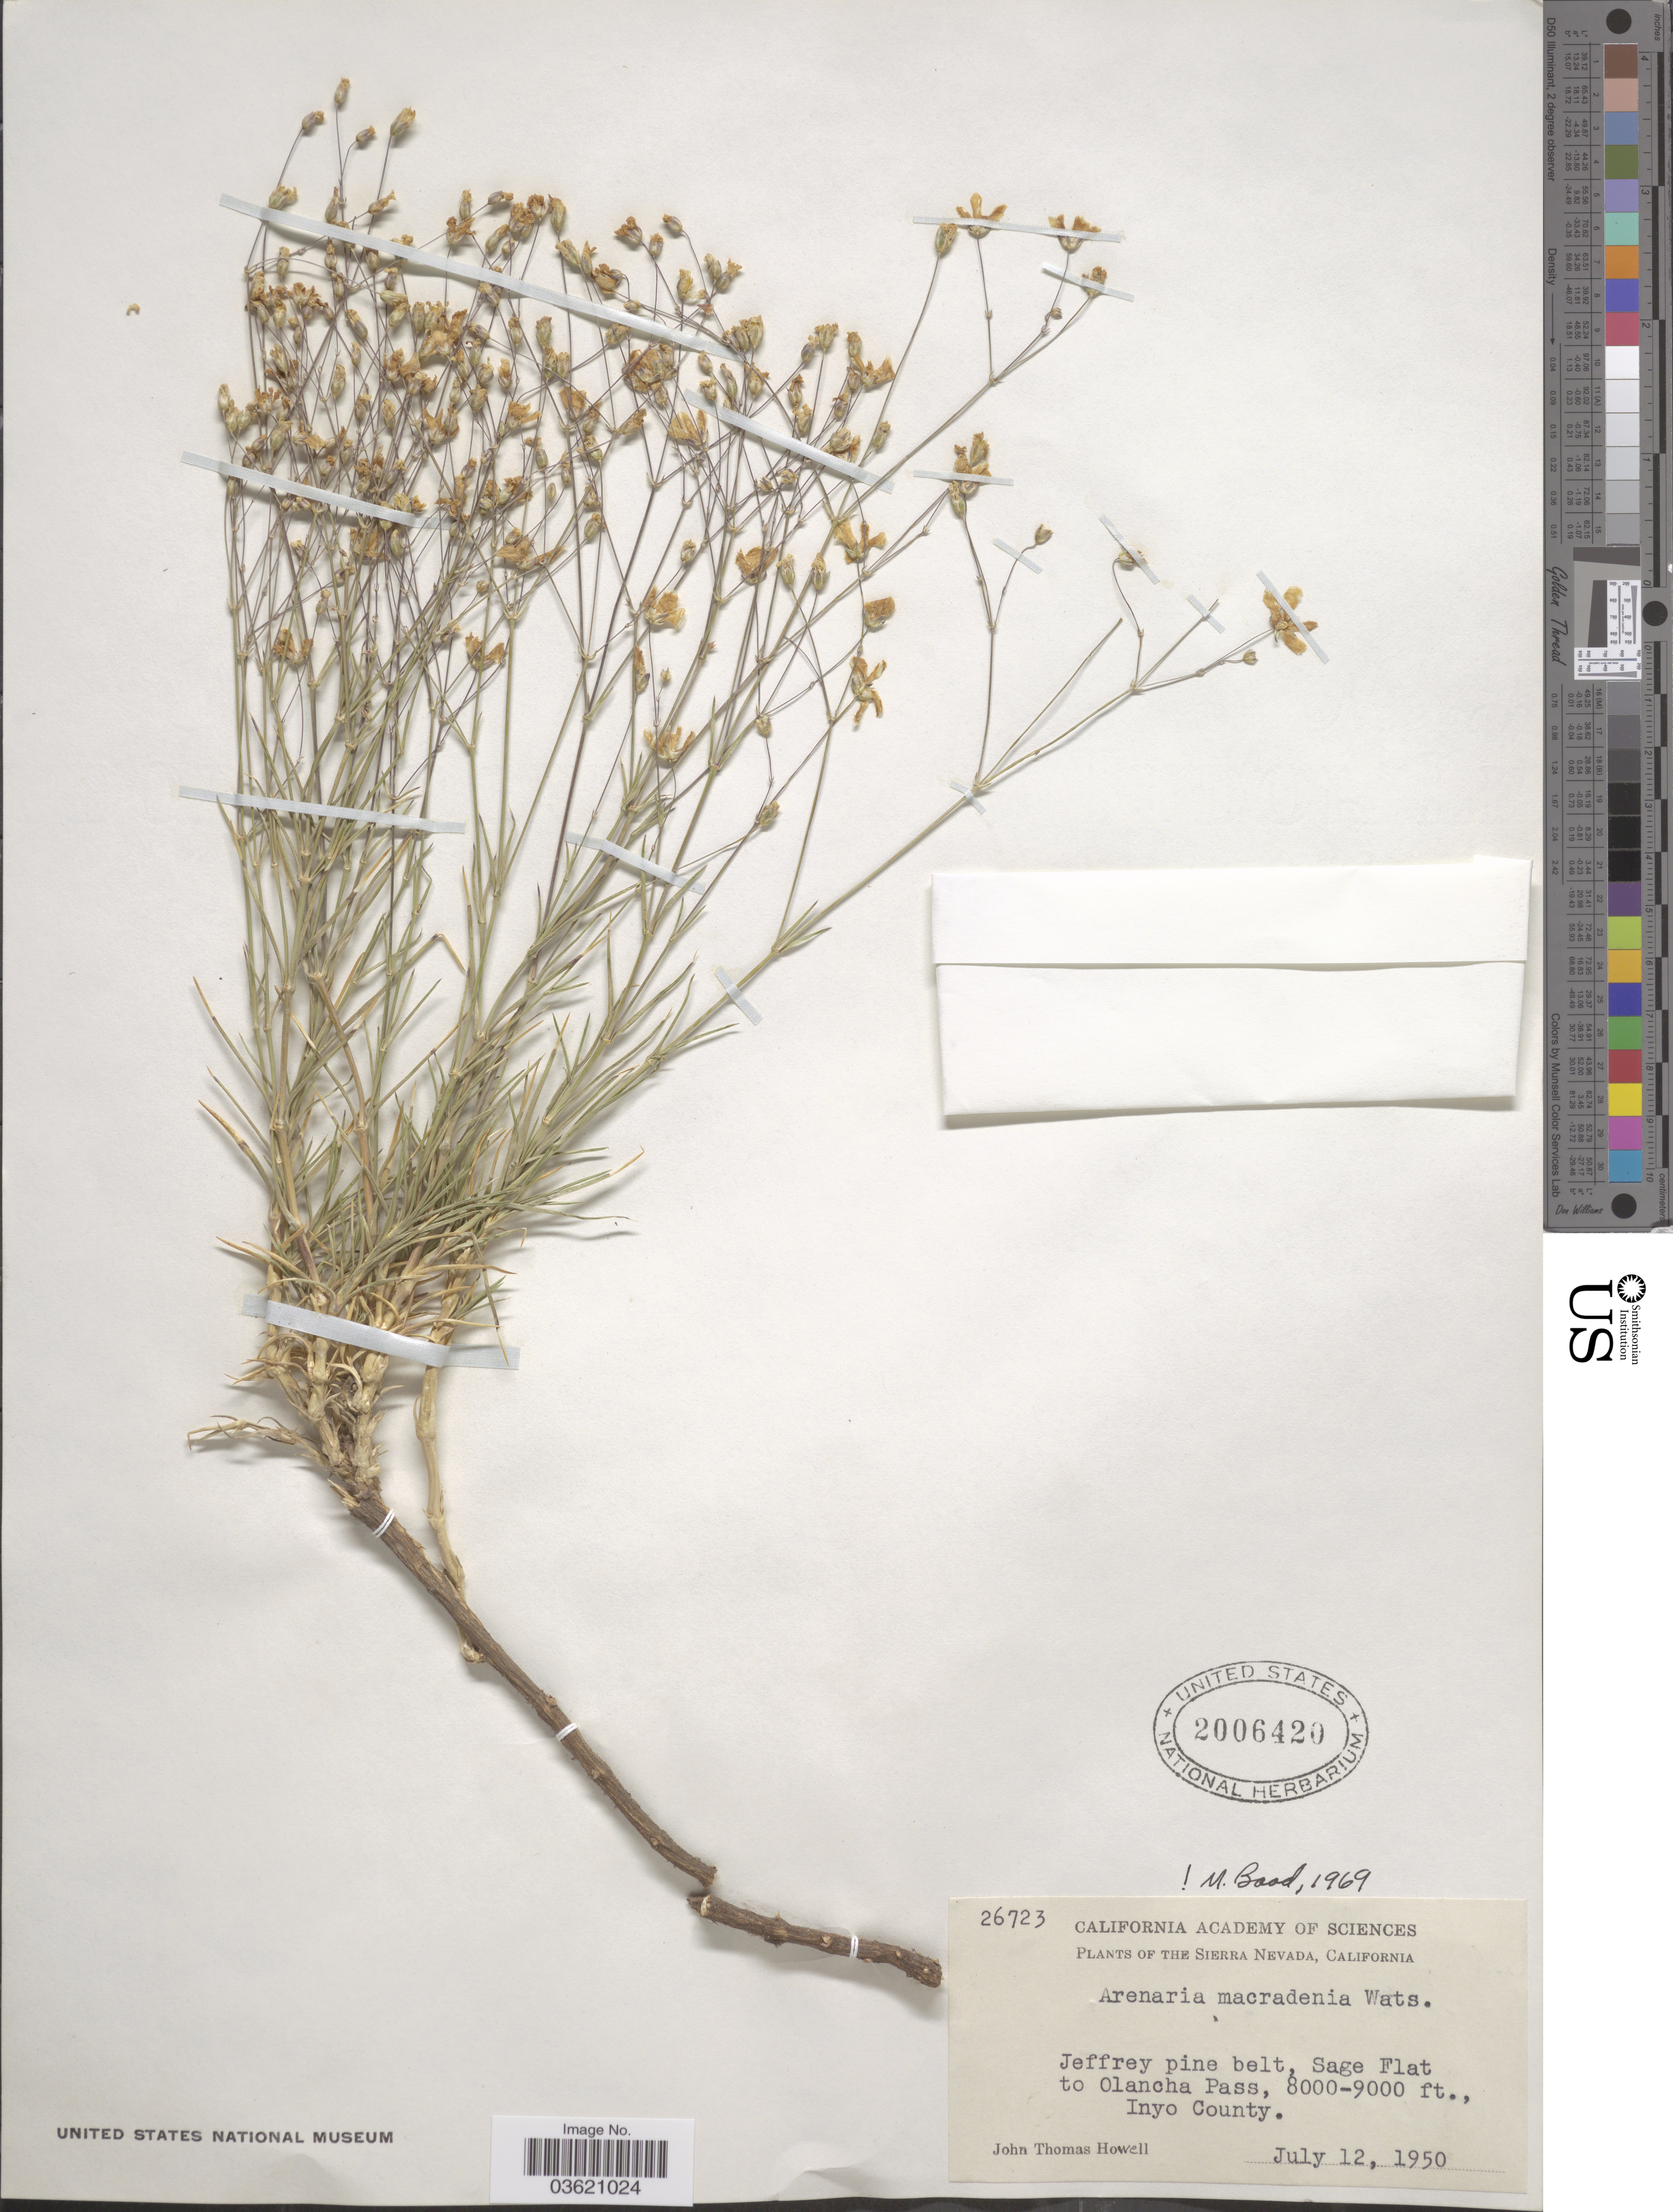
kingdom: Plantae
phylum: Tracheophyta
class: Magnoliopsida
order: Caryophyllales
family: Caryophyllaceae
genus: Eremogone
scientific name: Eremogone macradenia var. macradenia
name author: (S. Watson) Ikonn.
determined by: Strong, Mark T., (BOT), Smithsonian Institution - National Museum of Natural History (UNITED STATES)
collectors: J. T. Howell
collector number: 26723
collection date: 1950-07-12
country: United States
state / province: California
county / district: Inyo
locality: The Sierra Nevada. Jeffrey pine belt, Sage Flat to Olancha Pass, Inyo County.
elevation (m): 2438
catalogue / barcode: US 2006420